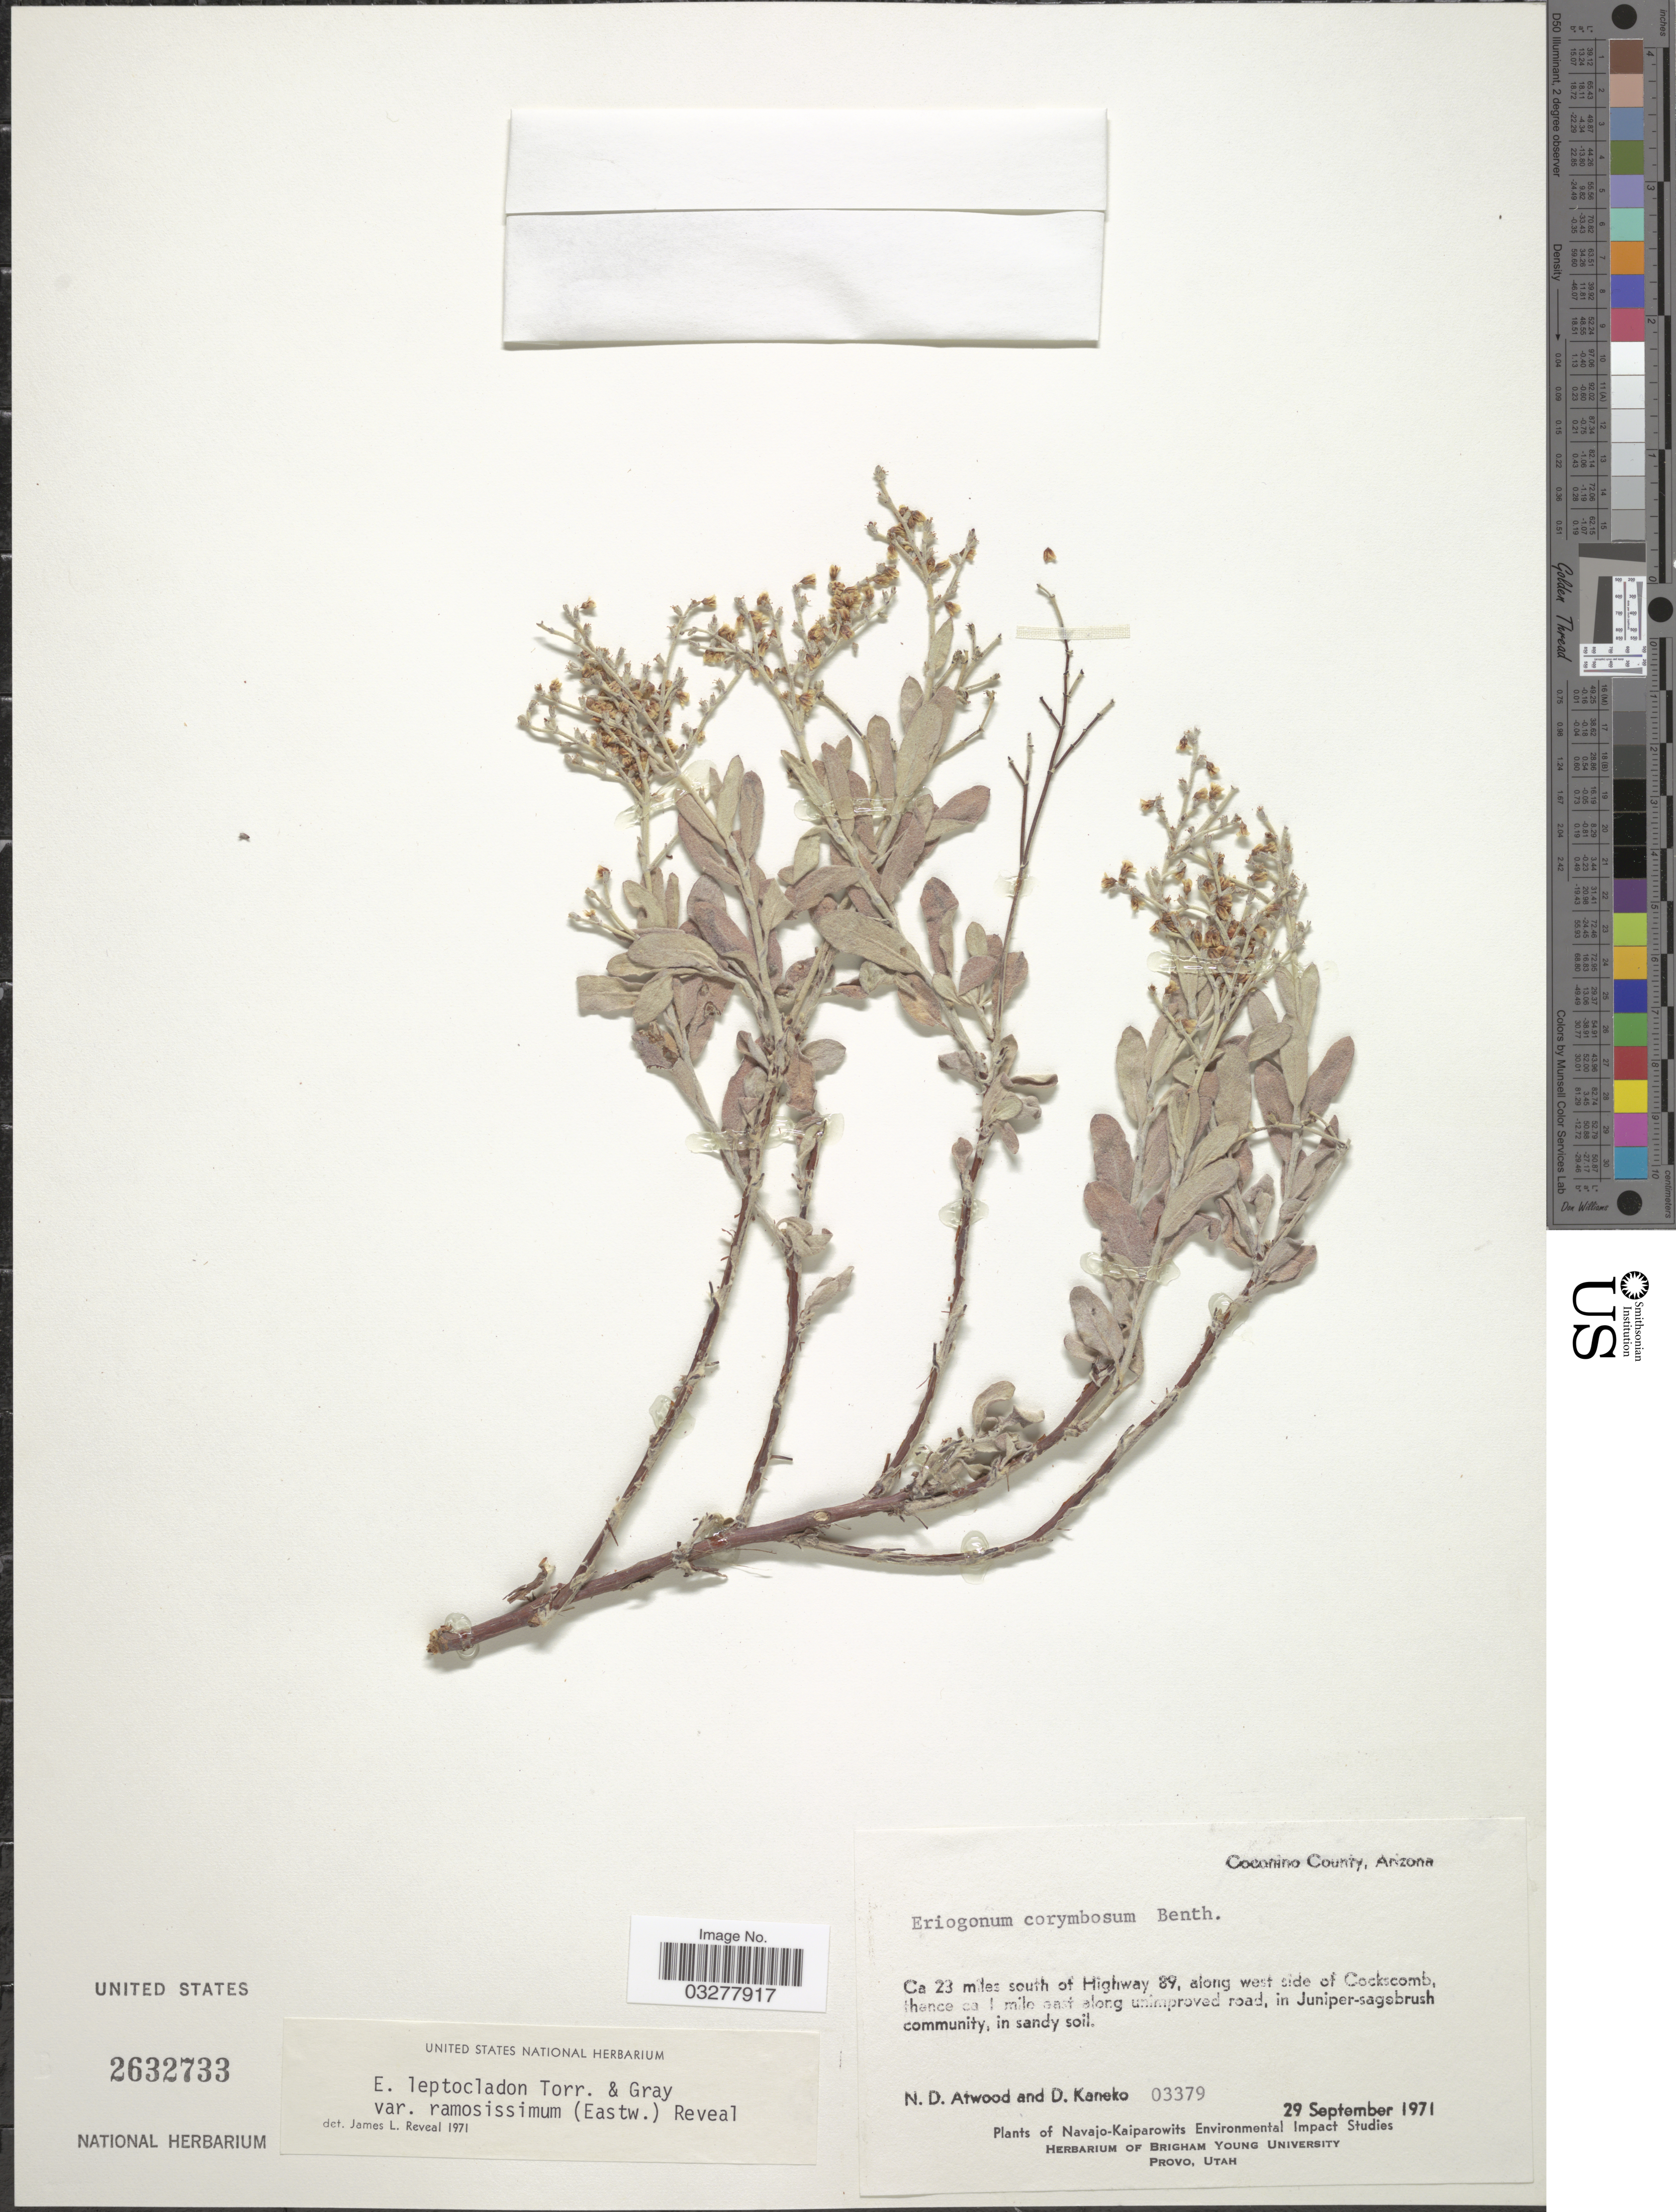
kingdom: Plantae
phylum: Tracheophyta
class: Magnoliopsida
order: Caryophyllales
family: Polygonaceae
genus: Eriogonum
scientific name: Eriogonum leptocladon var. ramosissimum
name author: (Eastw.) Reveal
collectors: N. Atwood & D. Kaneko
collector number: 03379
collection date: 1971-09-29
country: United States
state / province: California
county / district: Plumas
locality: Coconino County. Ca 23 miles south of Highway 89, along west side of Cockscomb, thence ca 1 mile east along unimproved road.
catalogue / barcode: US 2632733